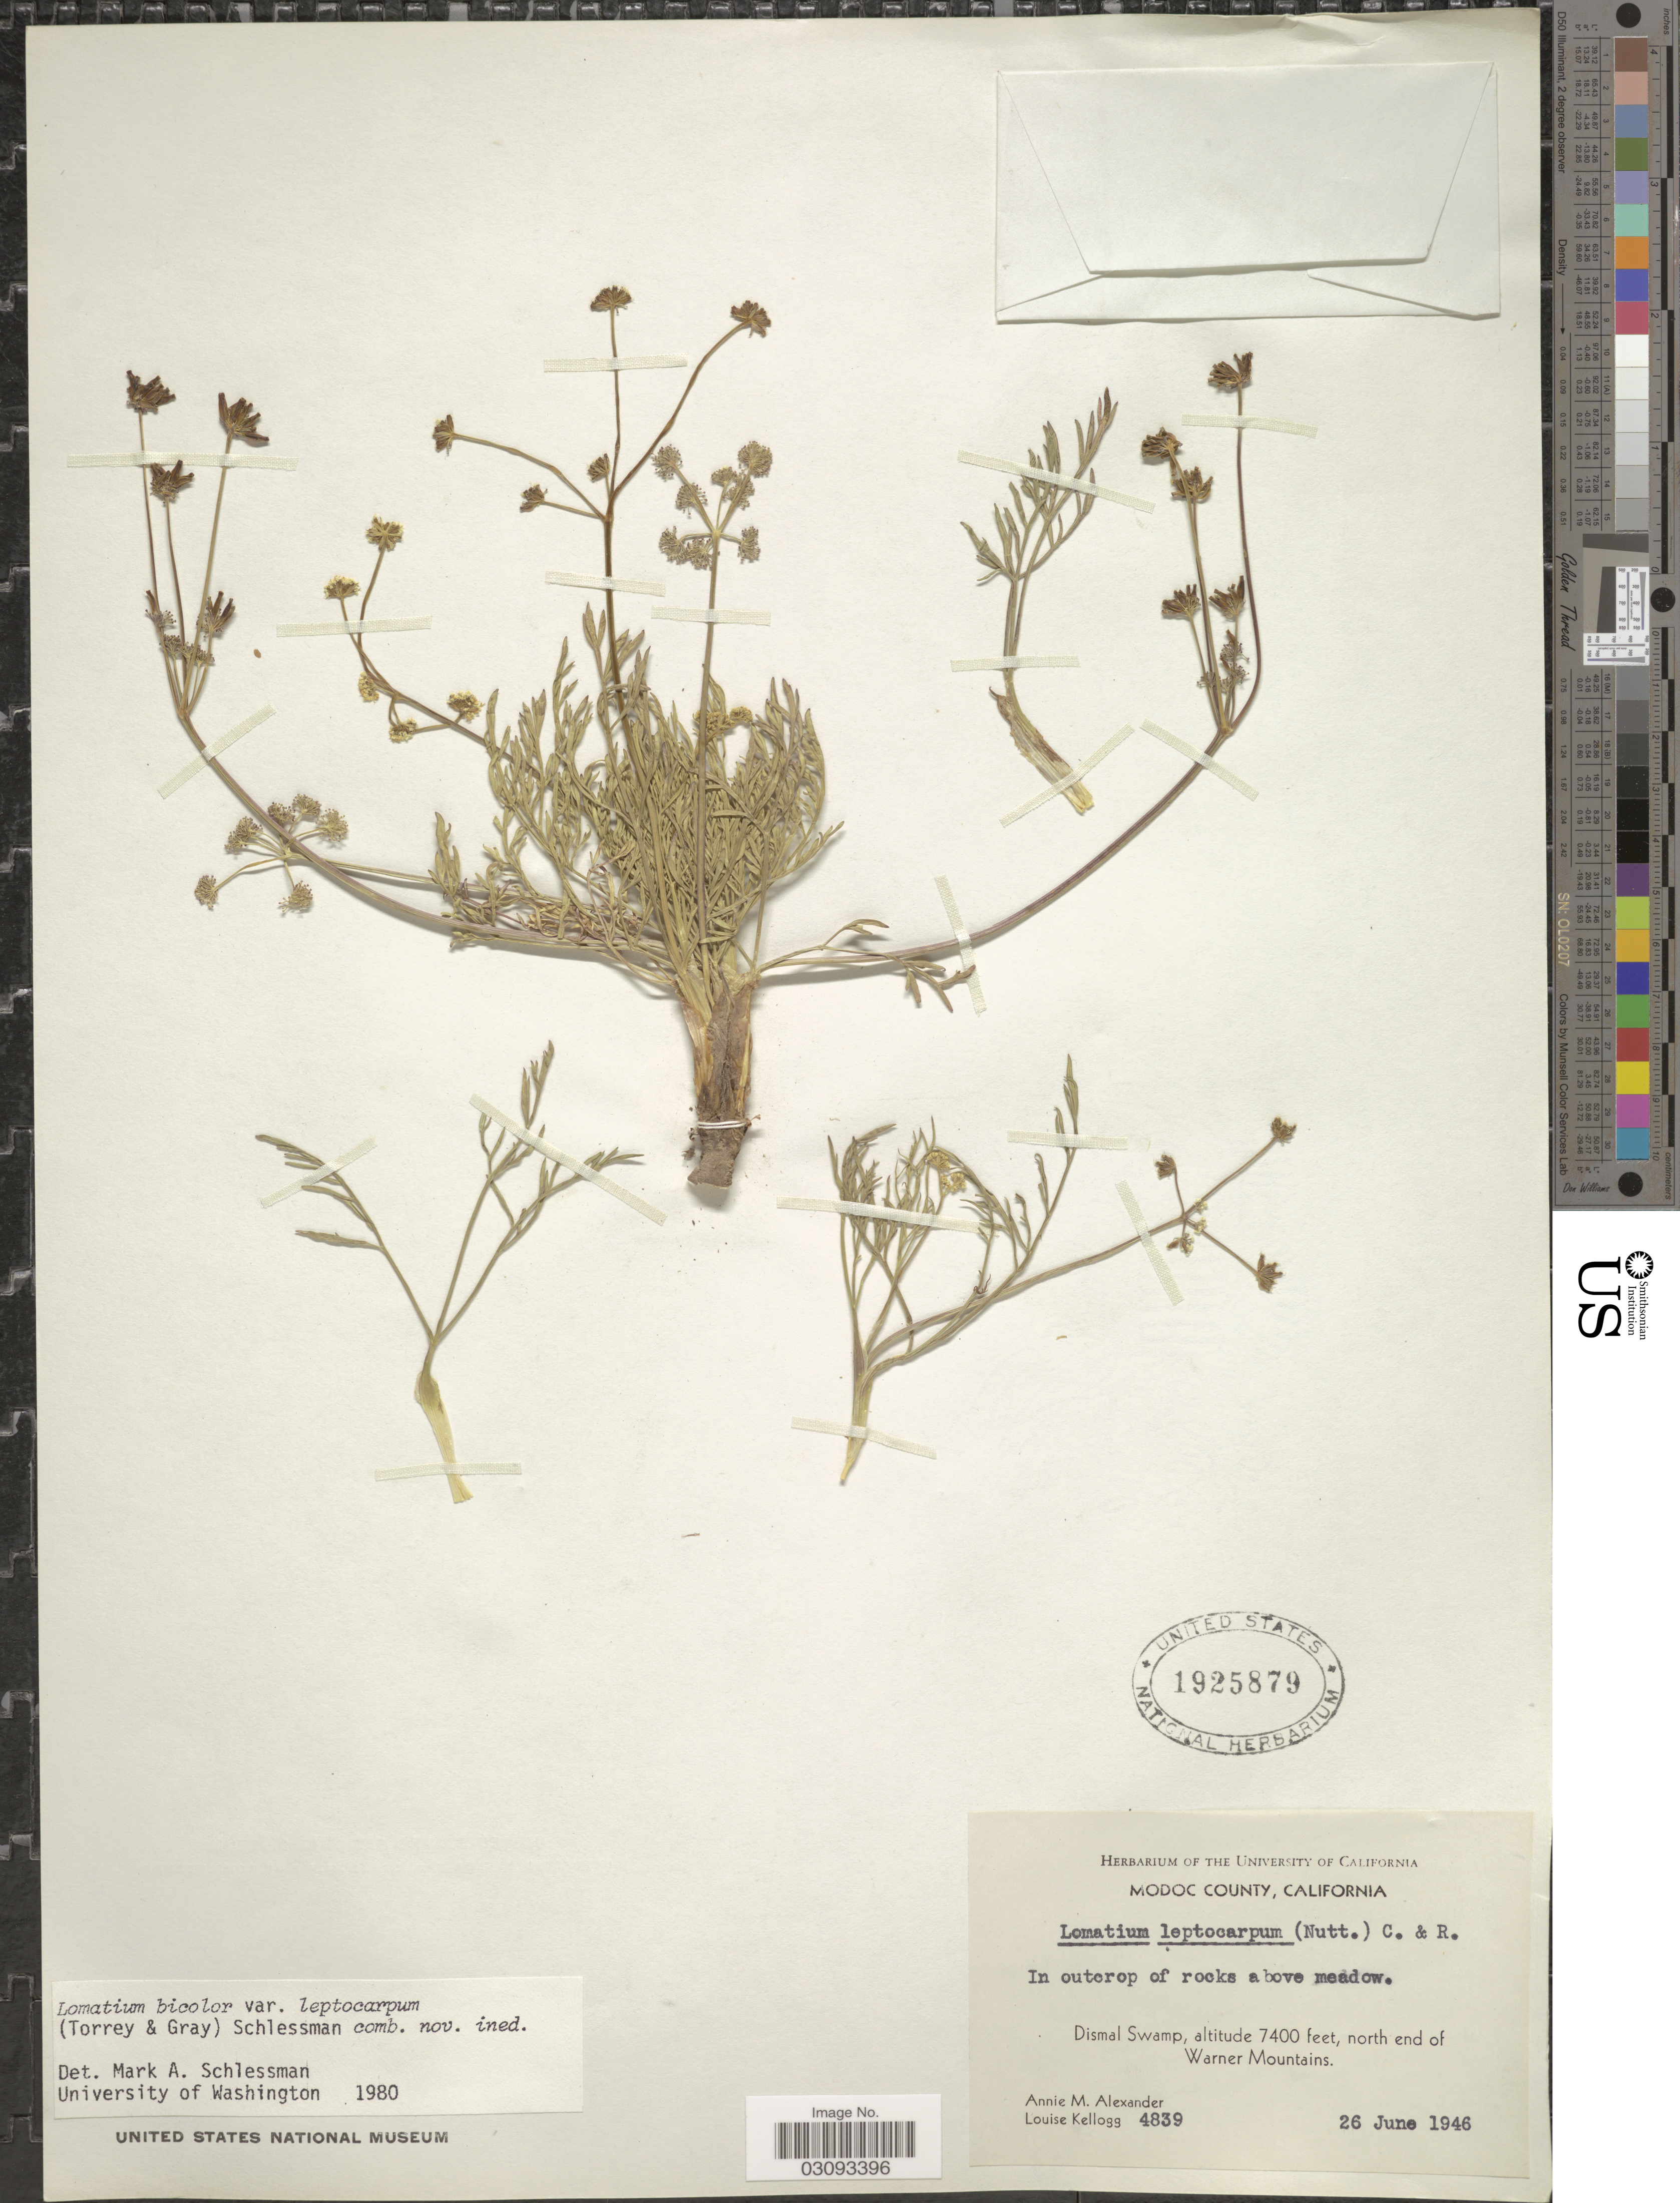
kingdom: Plantae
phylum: Tracheophyta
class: Magnoliopsida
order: Apiales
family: Apiaceae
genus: Lomatium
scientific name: Lomatium bicolor var. leptocarpum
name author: (Torr. & A. Gray) Schlessman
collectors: A. M. Alexander & L. Kellog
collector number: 4839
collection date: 1946-06-26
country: United States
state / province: California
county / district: Modoc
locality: Modoc County. In outcrop of rocks above meadow. Dismal Swamp, north end of Warner Mountains.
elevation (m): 2256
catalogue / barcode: US 1925879